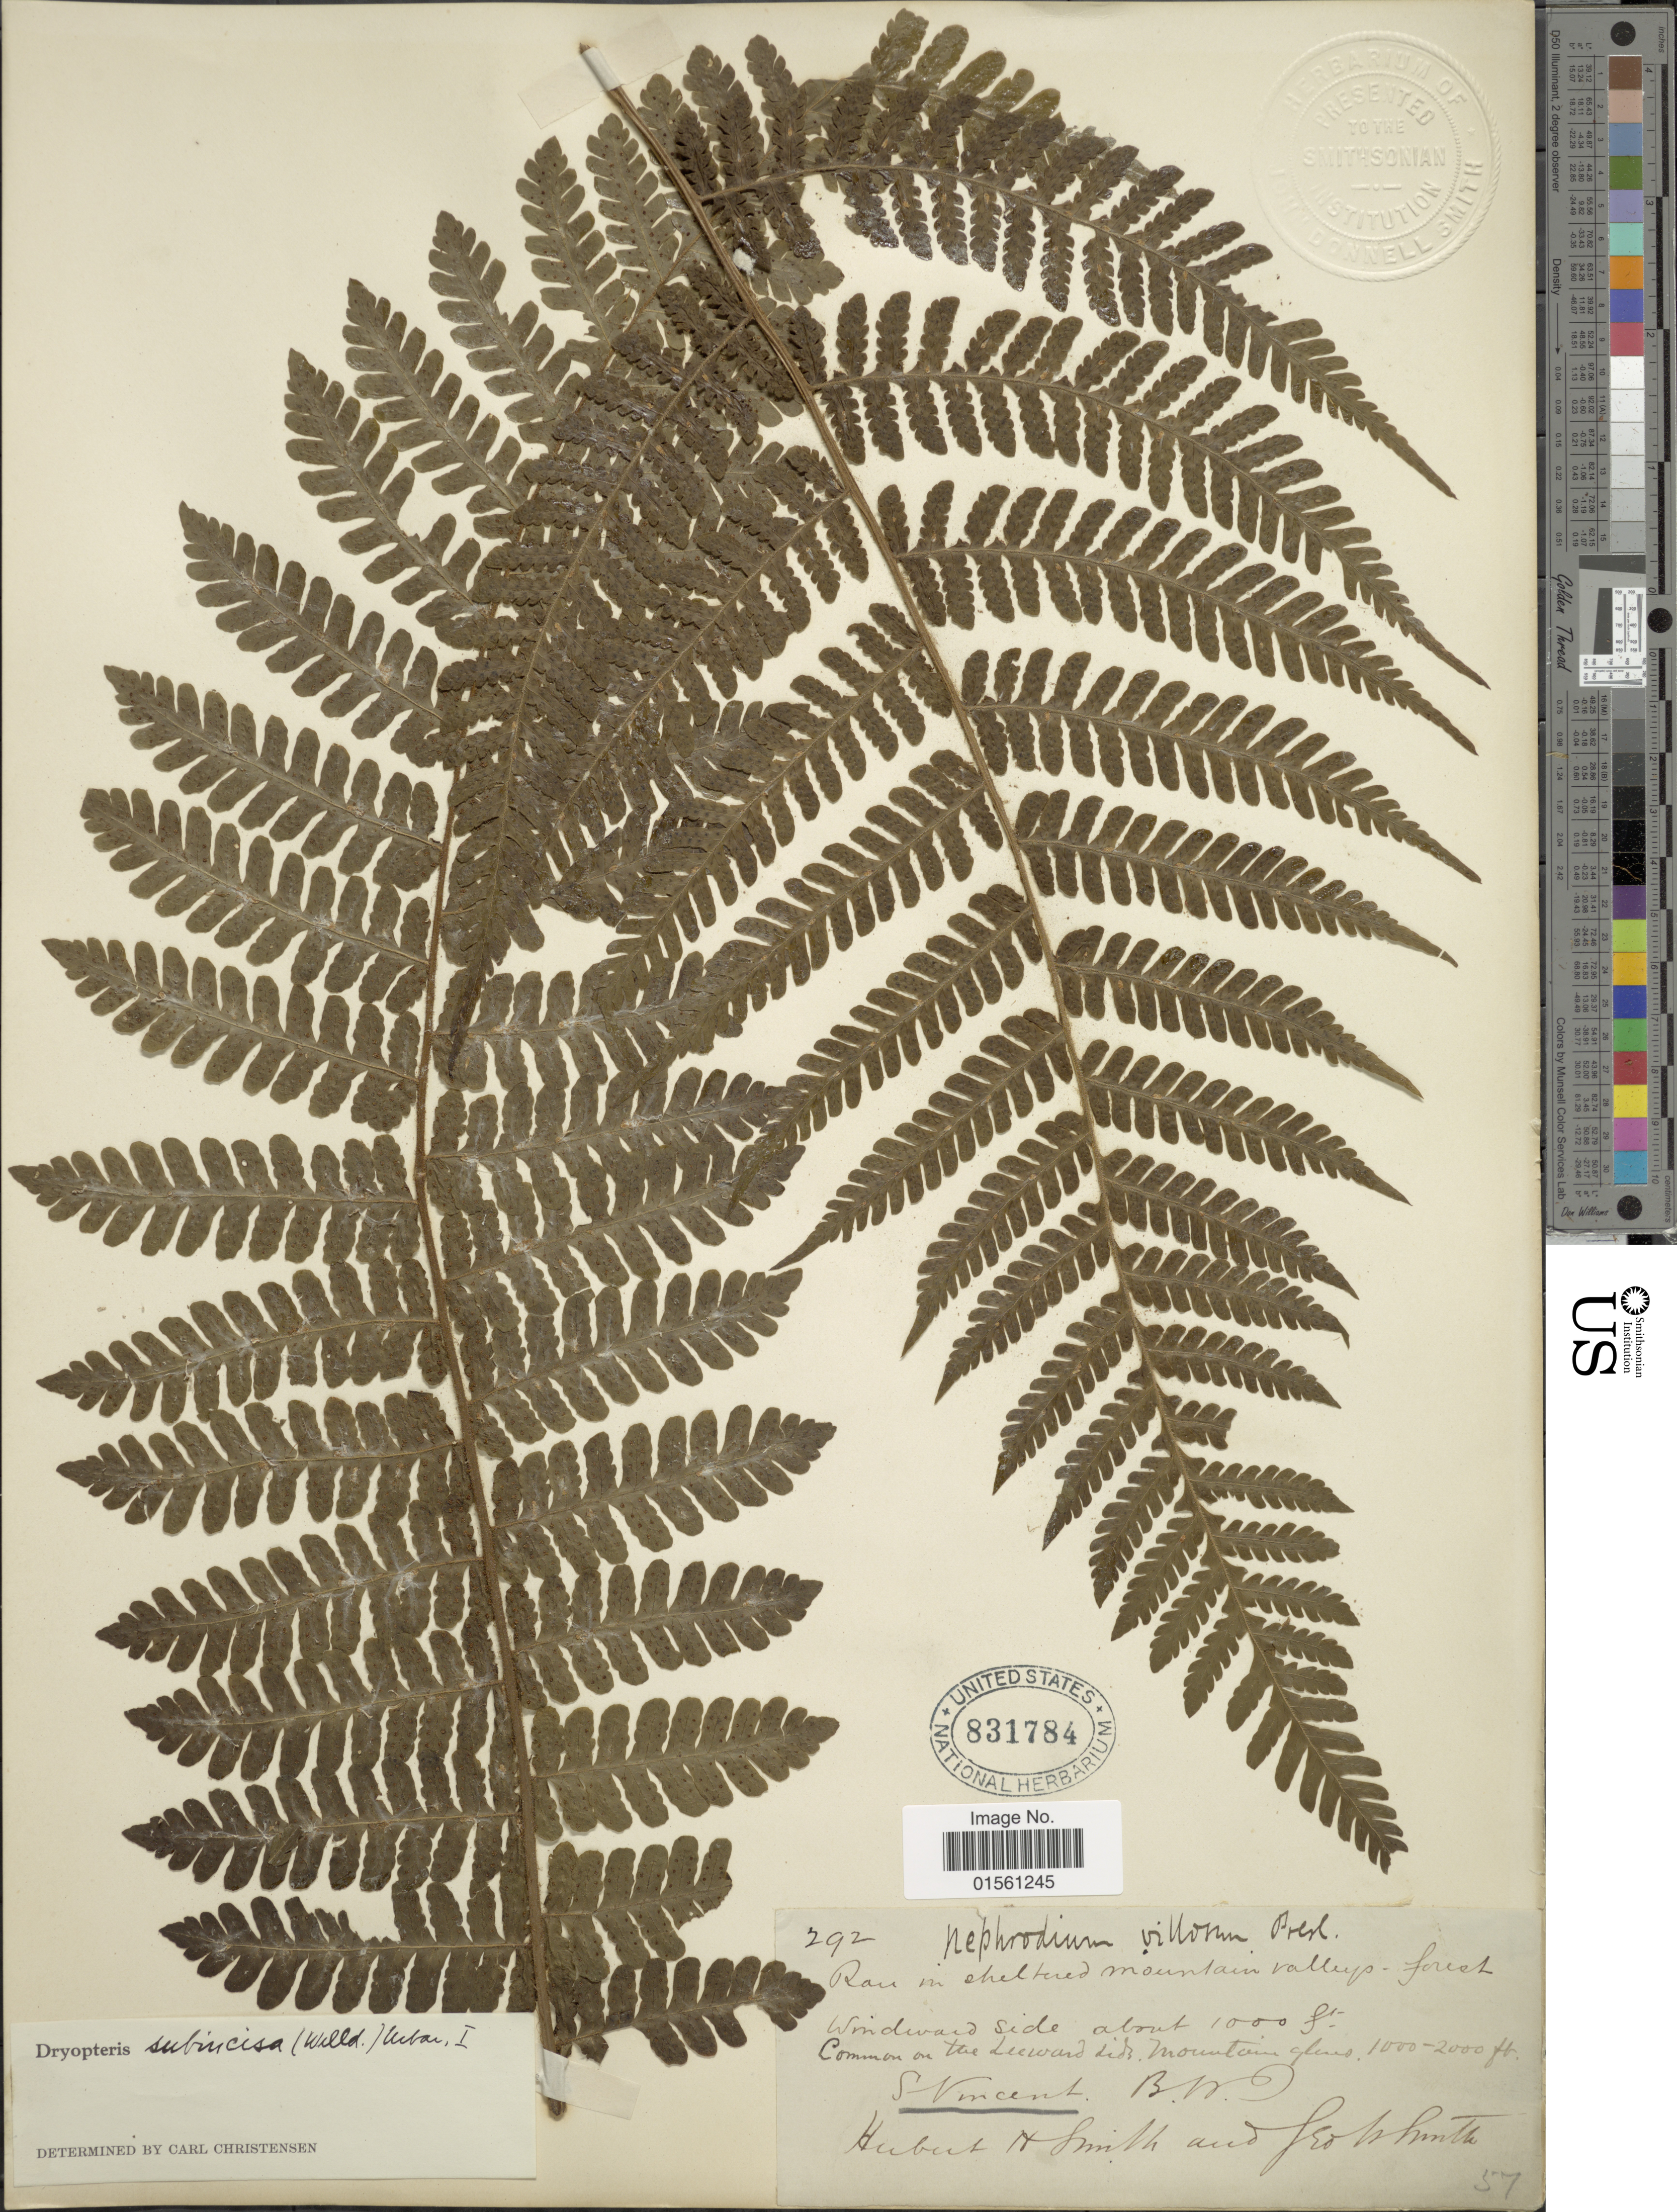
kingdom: Plantae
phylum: Tracheophyta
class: Polypodiopsida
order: Polypodiales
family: Dryopteridaceae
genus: Megalastrum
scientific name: Megalastrum subincisum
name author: (Willd.) A.R. Sm. & R.C. Moran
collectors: H. M. Smith & F. Smith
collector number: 292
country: St. Vincent - Grenadines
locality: S. Vincent. B. W. I.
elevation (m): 305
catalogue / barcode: US 831784